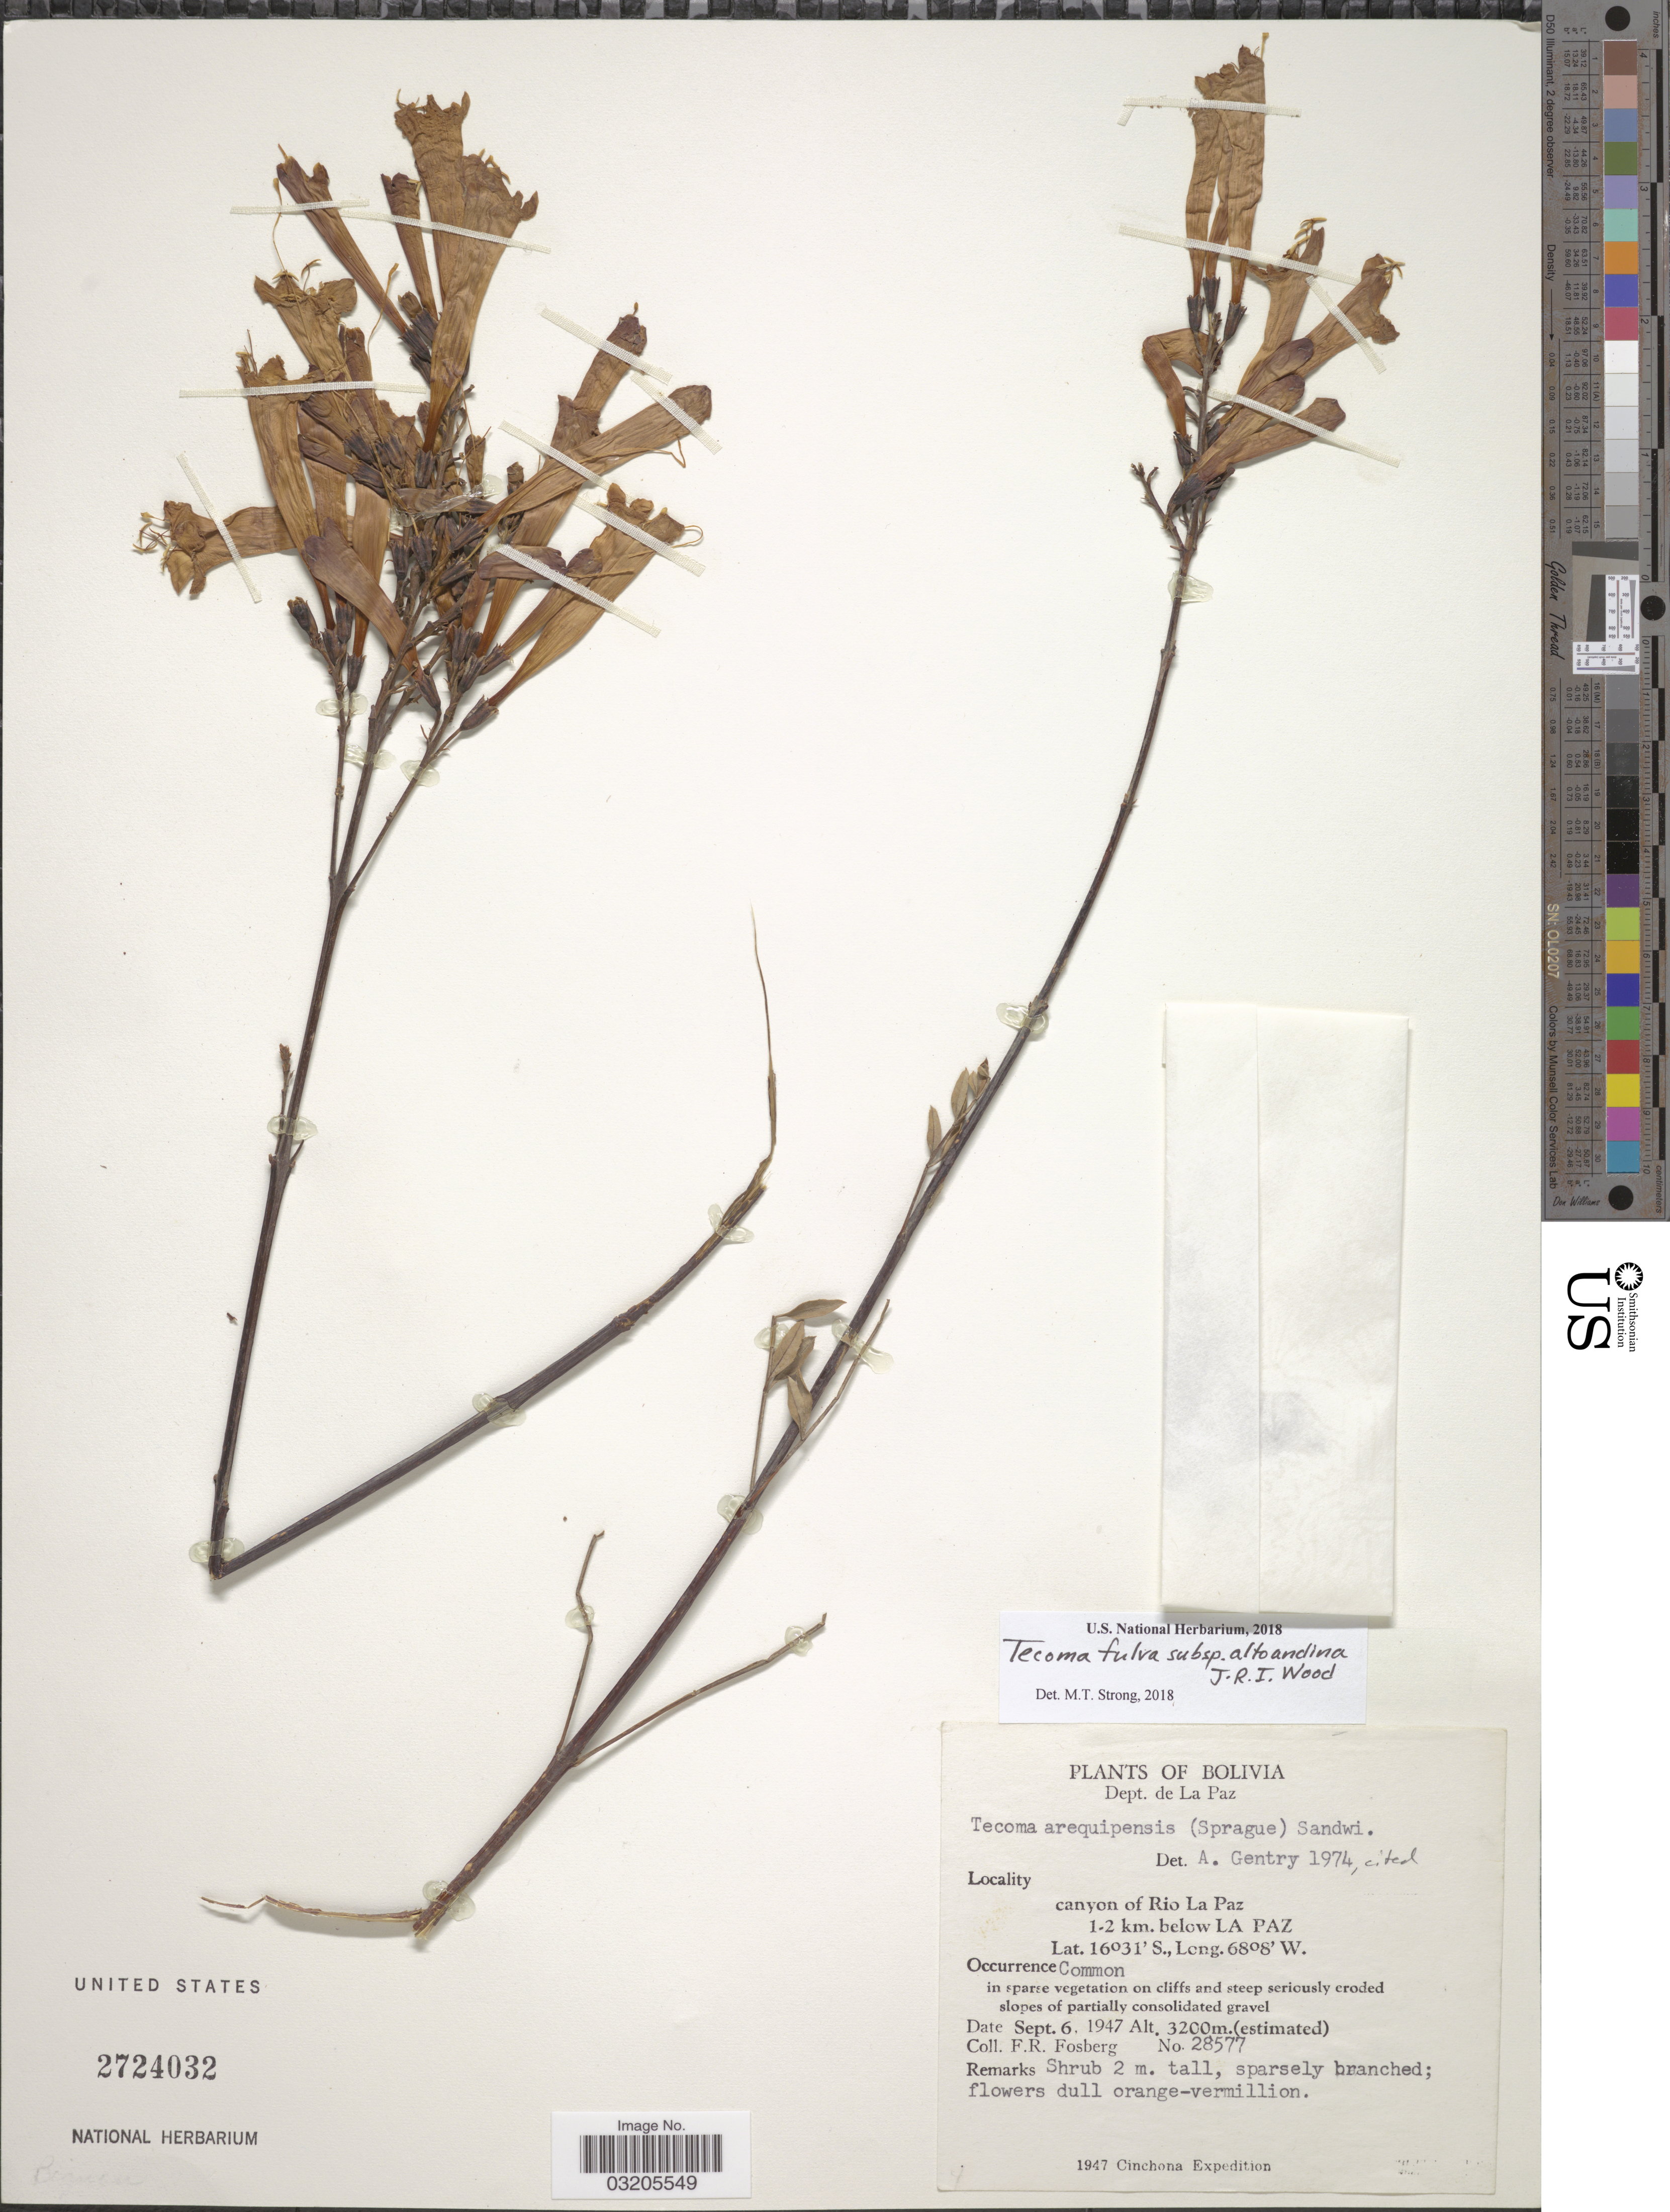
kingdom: Plantae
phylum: Tracheophyta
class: Magnoliopsida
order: Lamiales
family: Bignoniaceae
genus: Tecoma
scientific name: Tecoma fulva subsp. altoandina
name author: J.R.I. Wood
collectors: F. R. Fosberg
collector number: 28577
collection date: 1947-09-06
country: Bolivia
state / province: La Paz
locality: Dept. de La Paz. Canyon of Rio La Paz. 1-2 km. below La Paz.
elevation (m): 3200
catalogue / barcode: US 2724032